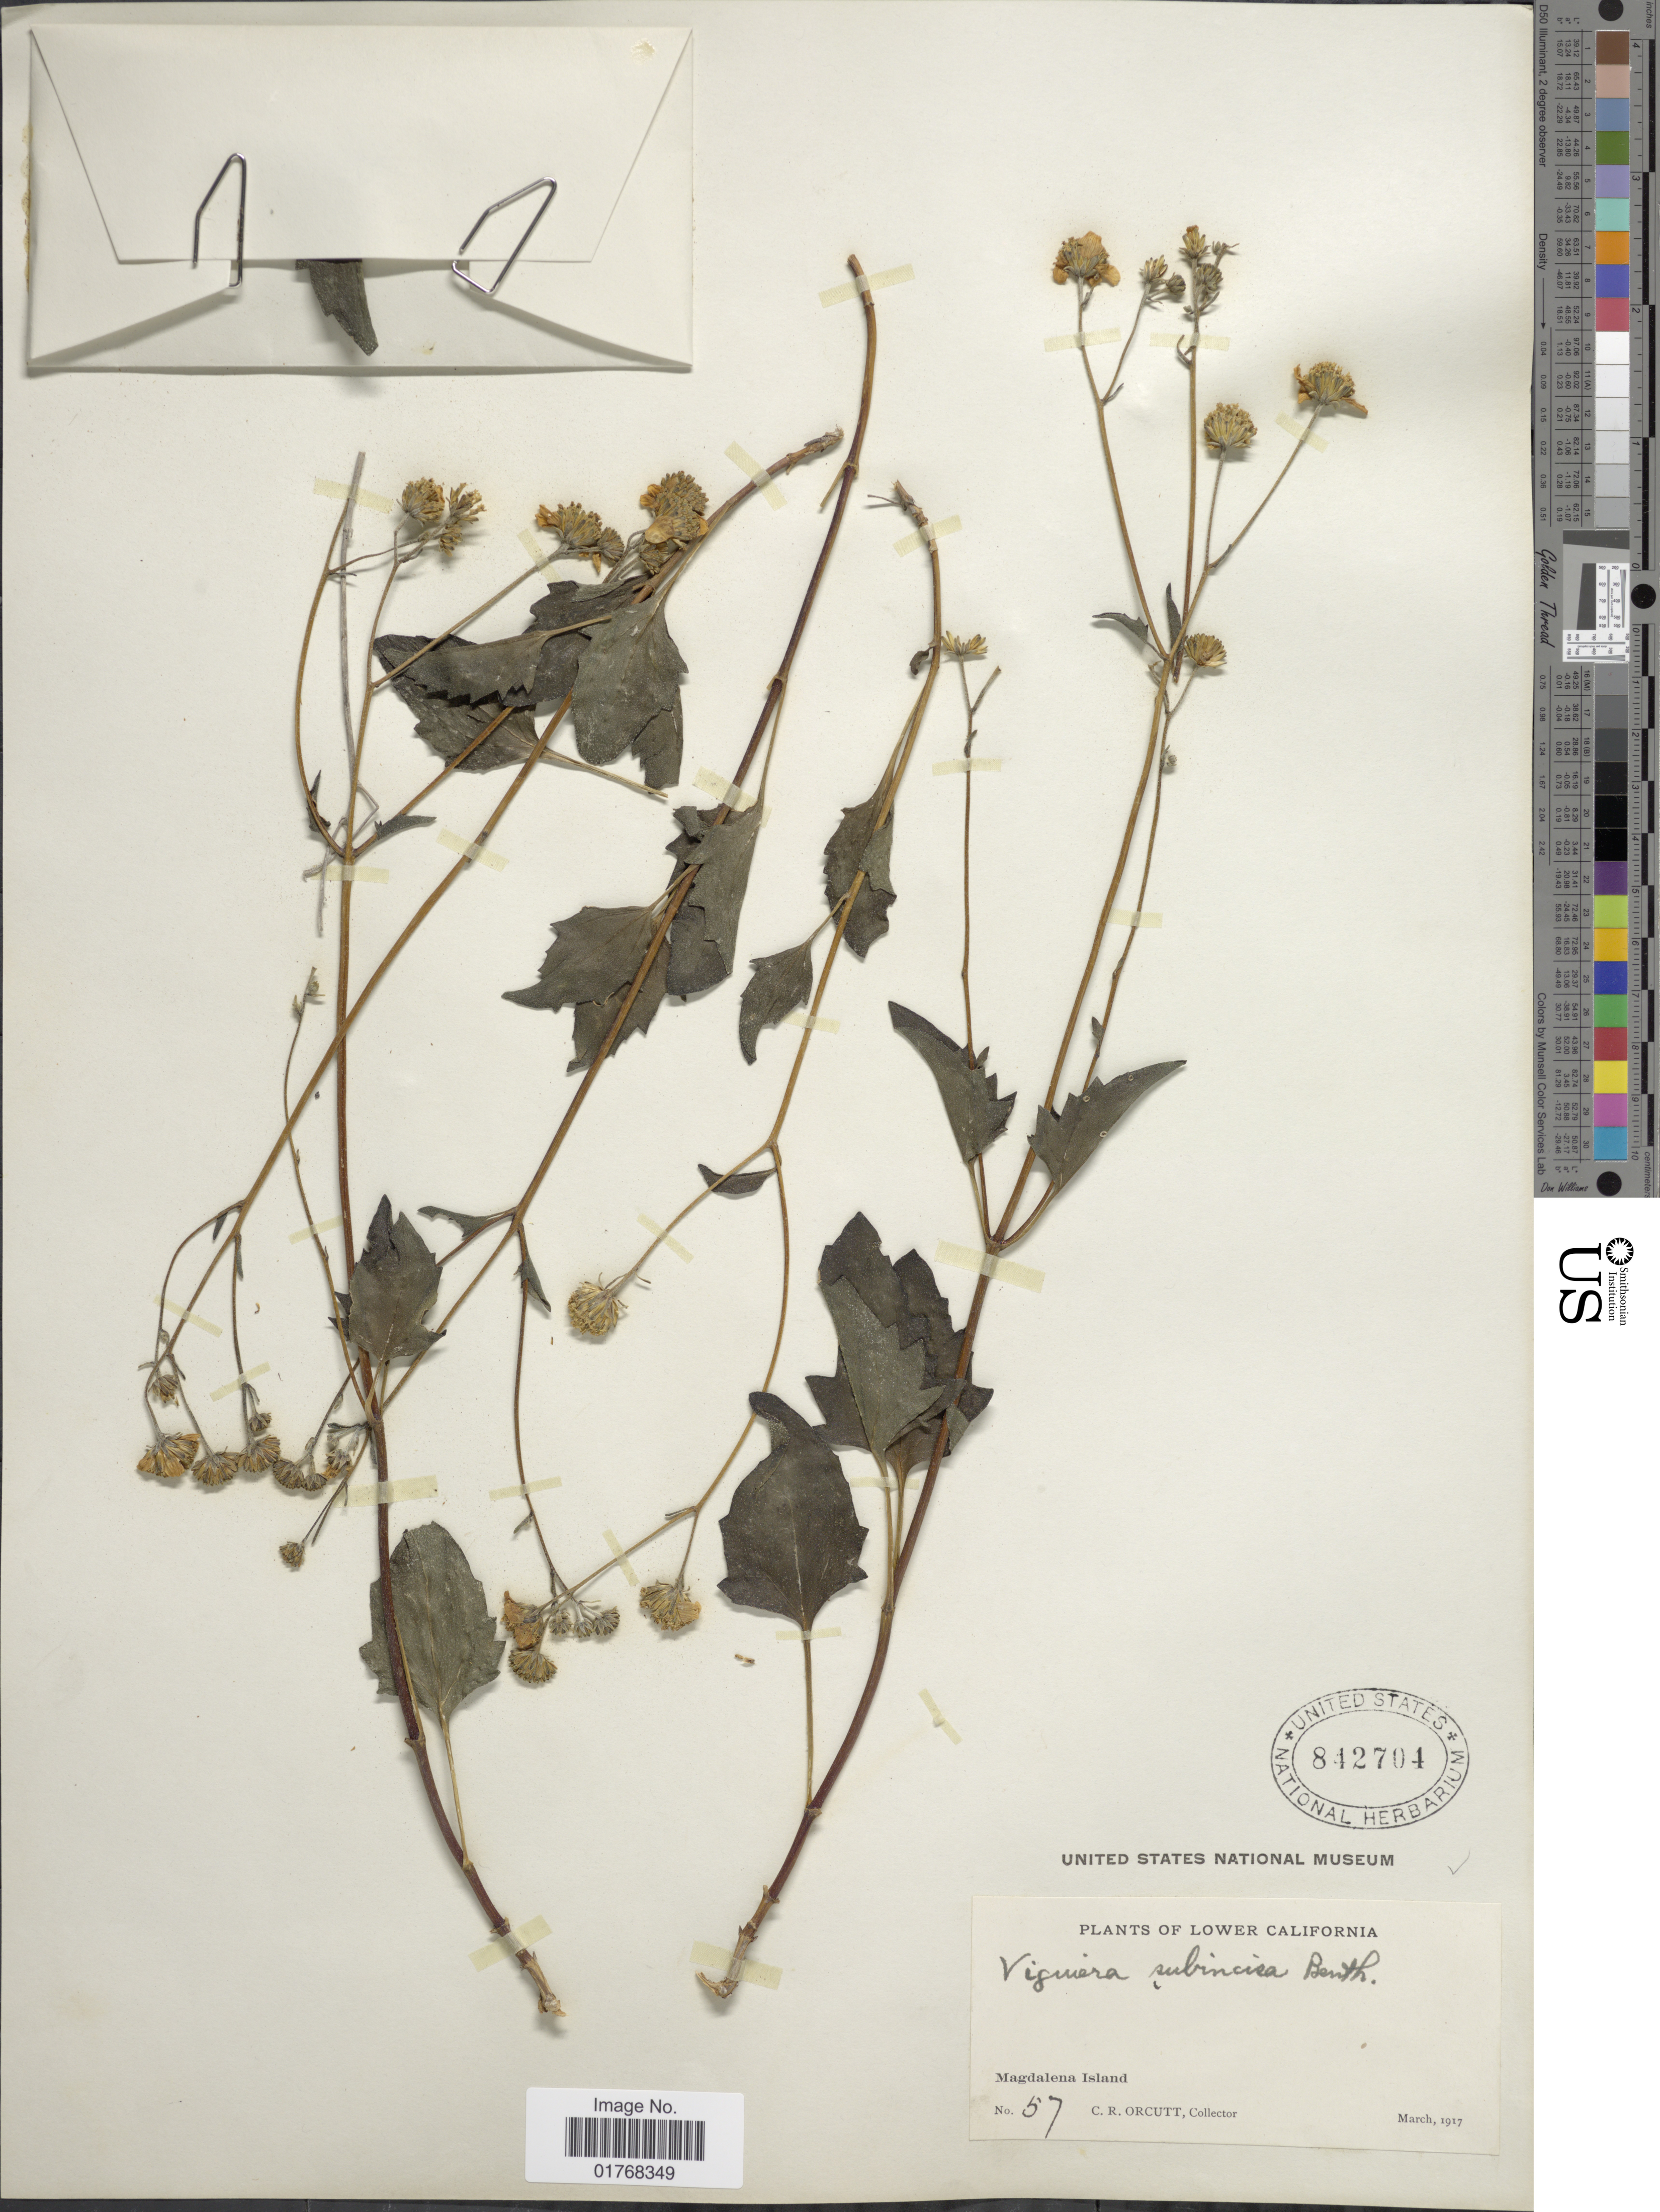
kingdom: Plantae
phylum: Tracheophyta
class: Magnoliopsida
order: Asterales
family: Asteraceae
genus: Viguiera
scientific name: Viguiera subincisa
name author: Benth.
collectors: C. R. Orcutt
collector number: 57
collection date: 1917-03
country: Mexico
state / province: Baja California Sur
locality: Lower California, Magdalena Island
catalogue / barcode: US 842704